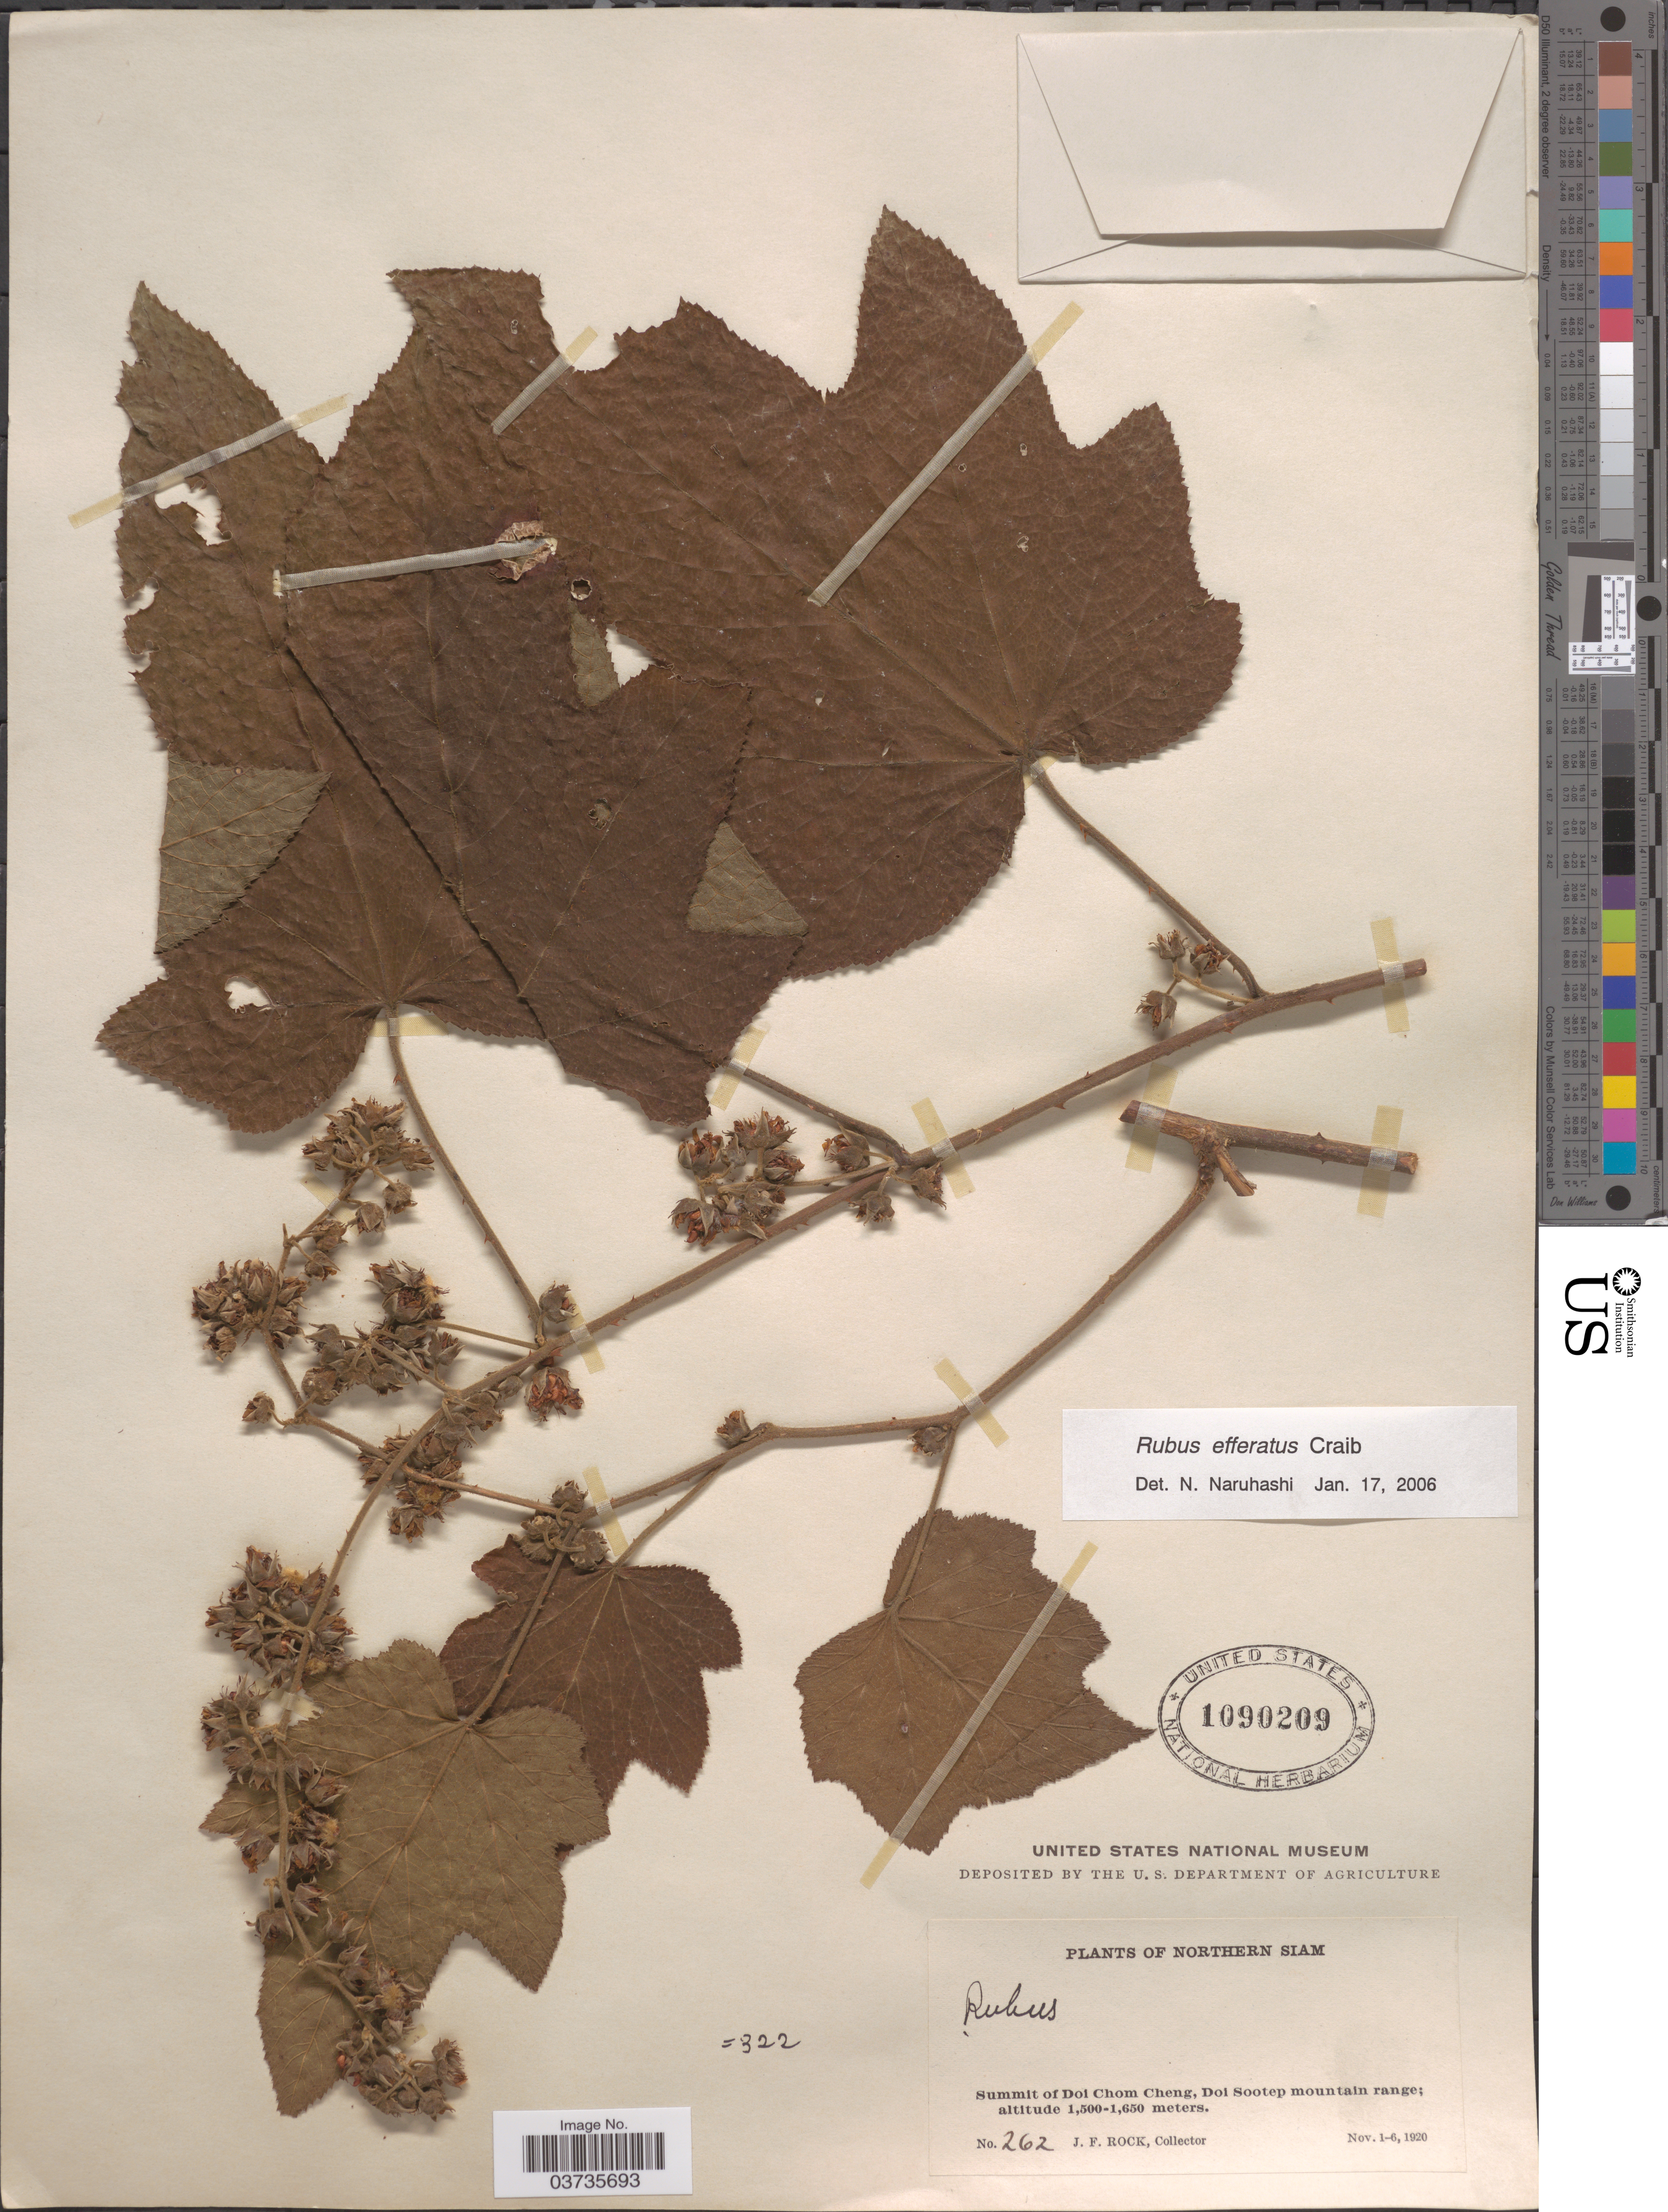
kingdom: Plantae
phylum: Tracheophyta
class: Magnoliopsida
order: Rosales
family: Rosaceae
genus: Rubus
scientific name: Rubus effertus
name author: L.H. Bailey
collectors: J. Rock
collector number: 262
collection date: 1920-11-01/1920-11-06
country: Thailand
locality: Northern Siam. Summit of Doi Chom Cheng, Doi Sootep mountain range.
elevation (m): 1500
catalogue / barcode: US 1090209